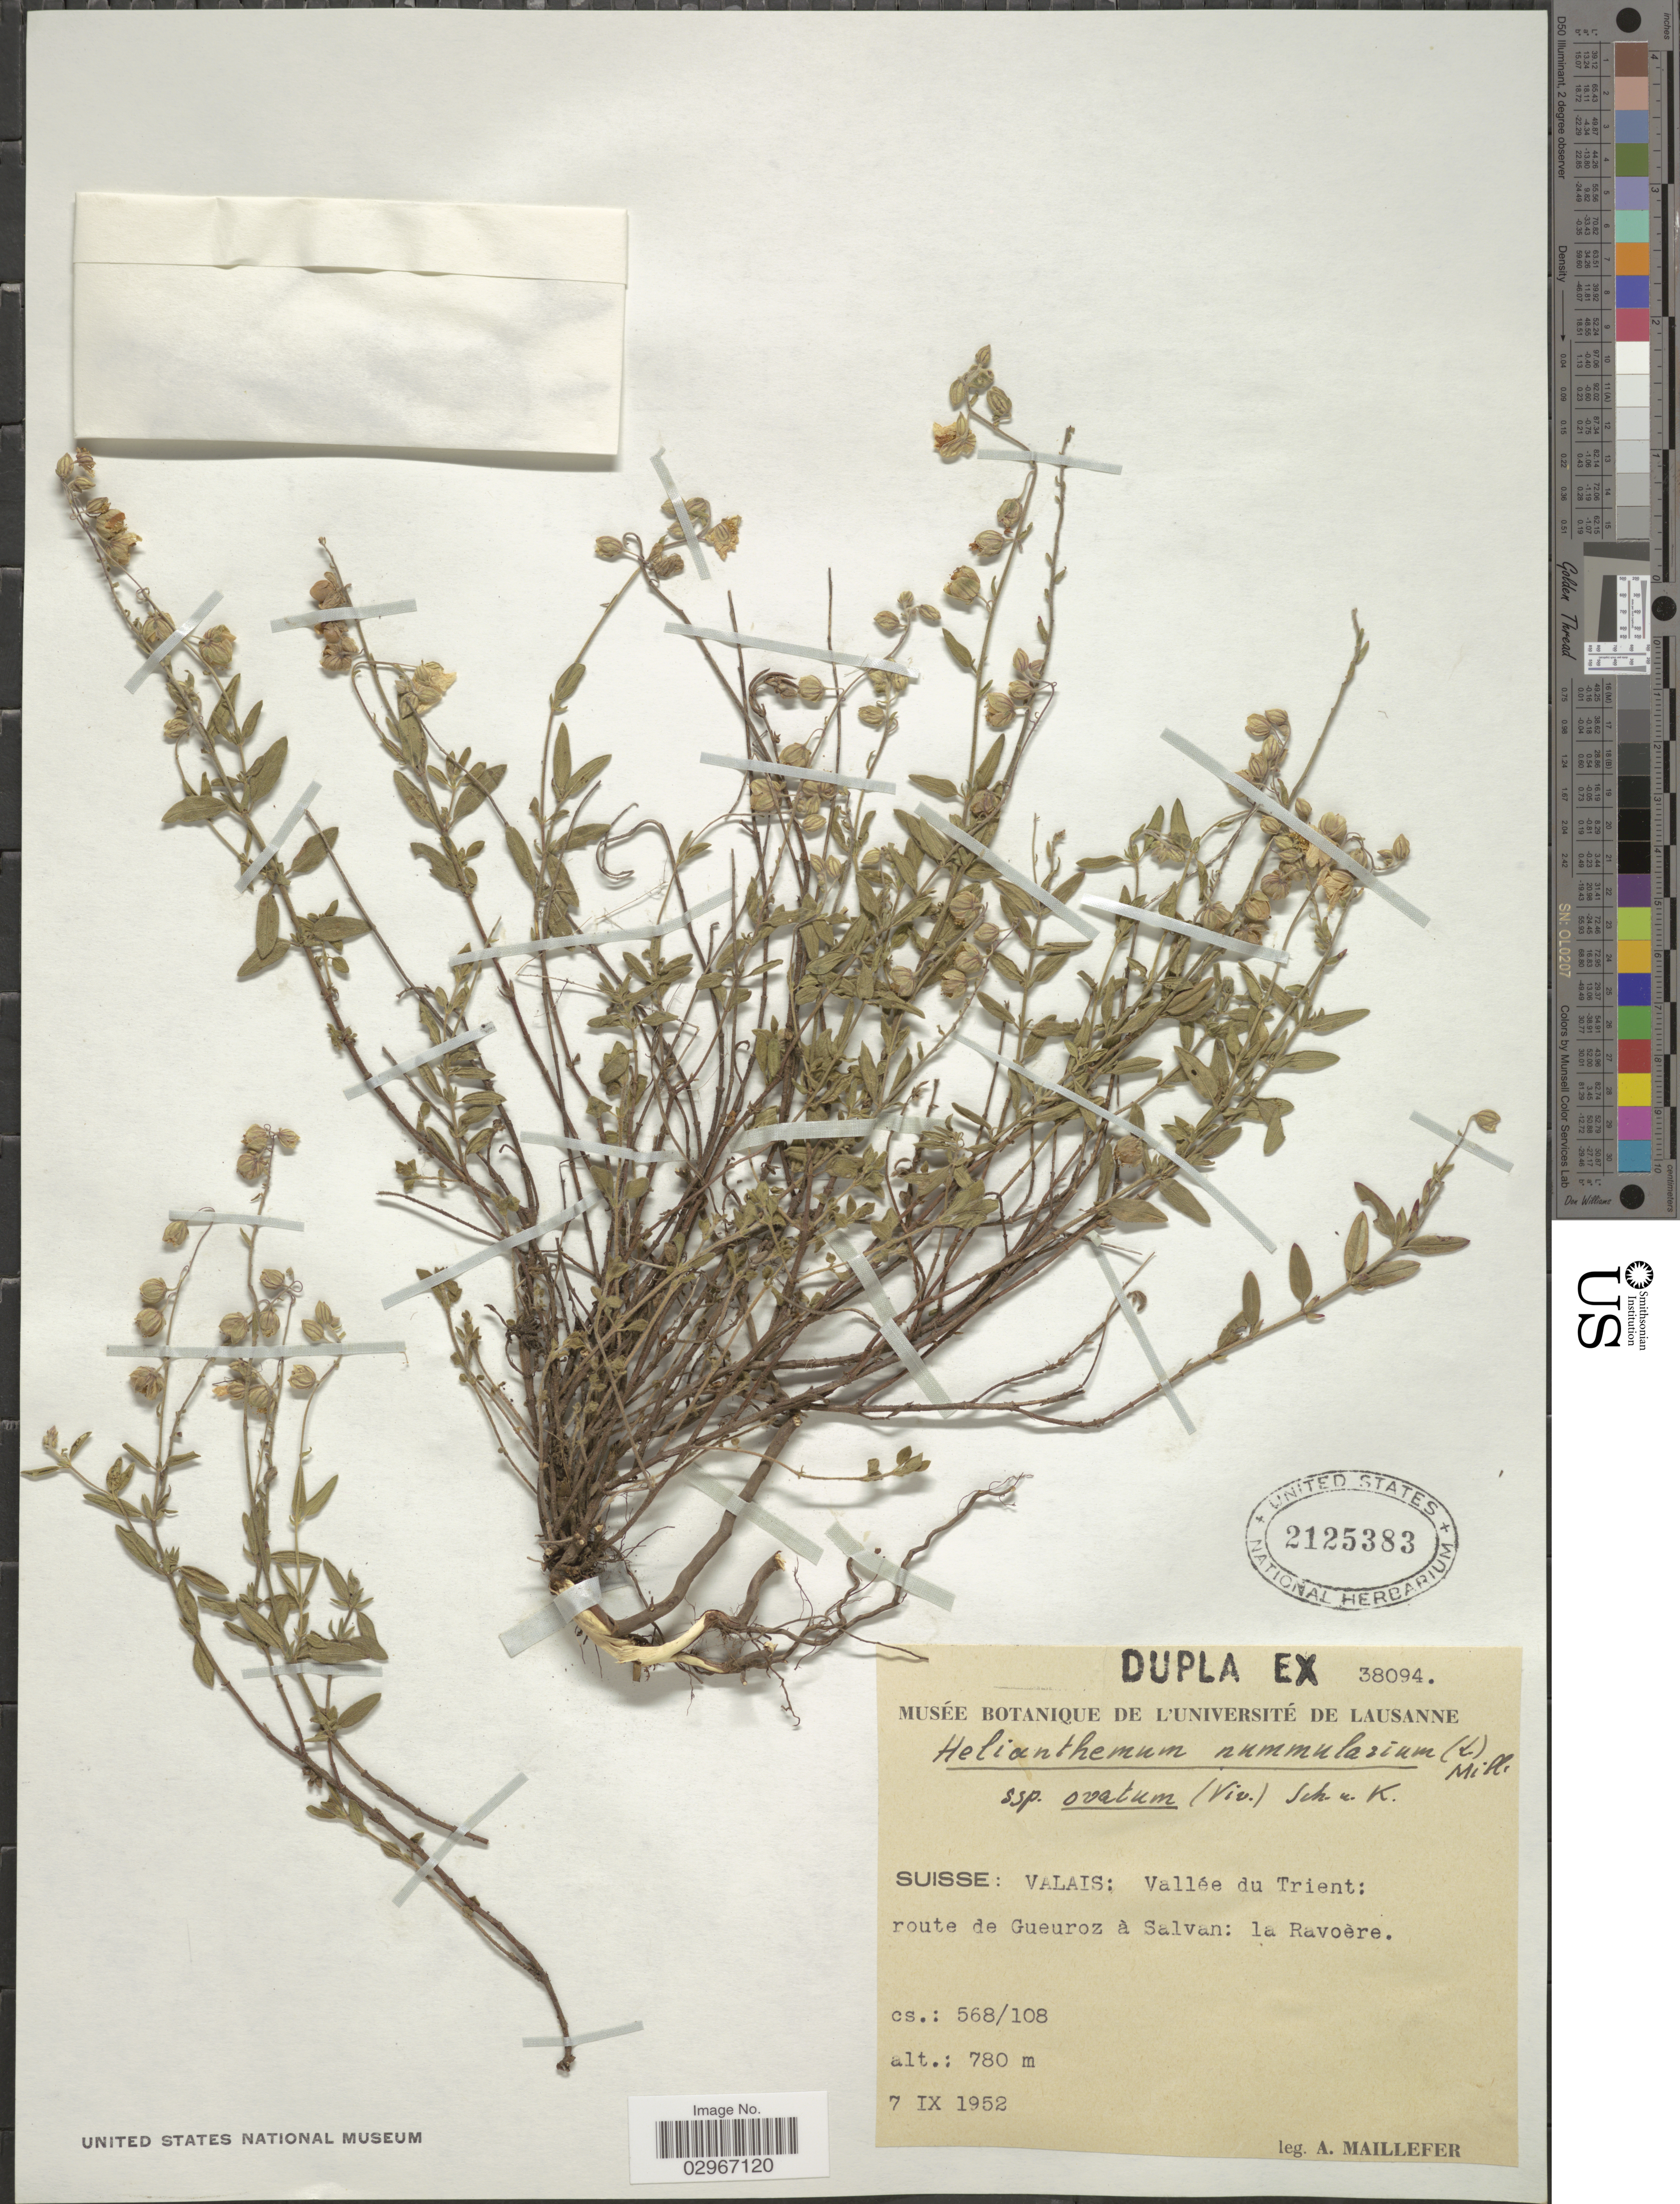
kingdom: Plantae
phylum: Tracheophyta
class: Magnoliopsida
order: Malvales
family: Cistaceae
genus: Helianthemum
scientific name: Helianthemum nummularium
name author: (L.) Mill.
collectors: A. Maillefer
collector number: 38094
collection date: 1952-09-07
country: Switzerland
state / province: Valais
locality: Suisse: Valais: Vallée du Trient: route de Gueuroz à Salvan: la Ravoère.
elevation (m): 780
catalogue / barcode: US 2125383